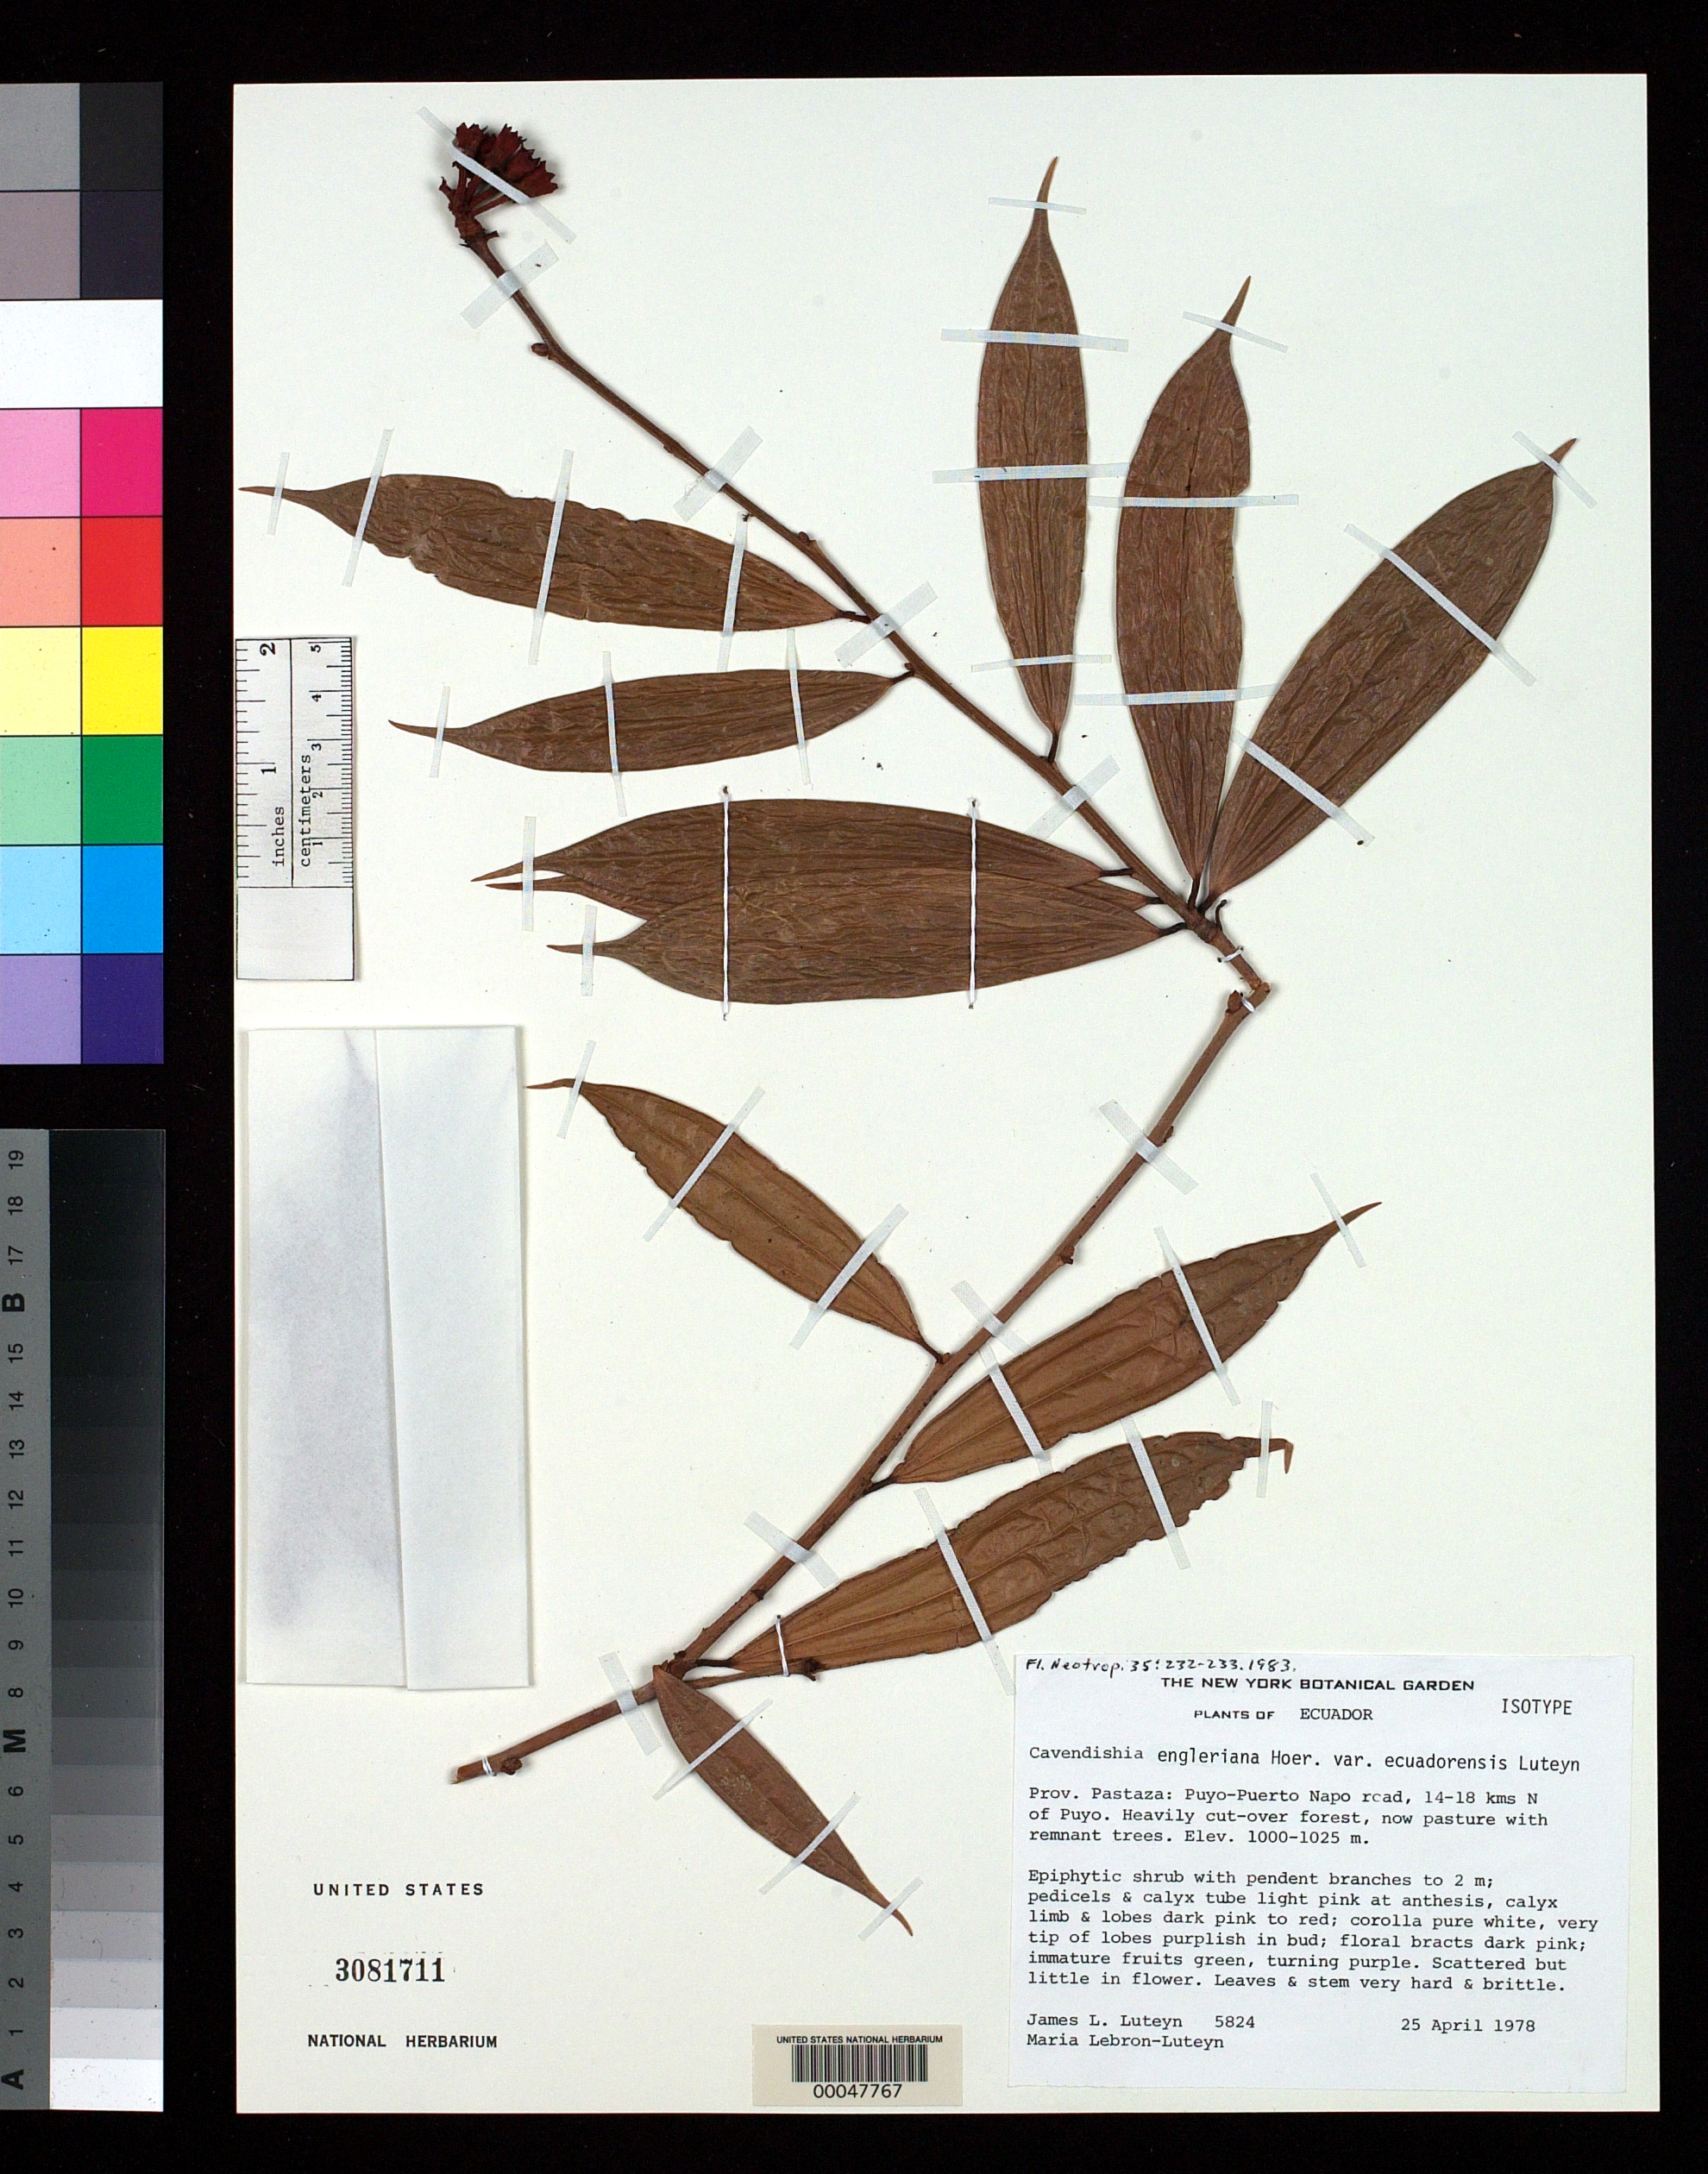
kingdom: Plantae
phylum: Tracheophyta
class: Magnoliopsida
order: Ericales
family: Ericaceae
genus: Cavendishia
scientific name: Cavendishia engleriana var. ecuadorensis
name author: Luteyn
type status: Isotype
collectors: J. L. Luteyn & M. L. Lebrón-Luteyn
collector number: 5824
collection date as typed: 25 Apr 1978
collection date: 1978-04-25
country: Ecuador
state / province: Pastaza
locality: Puyo-Puerto Napo 14 - 18 kms N of Puyo.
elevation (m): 1000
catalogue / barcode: US 3081711